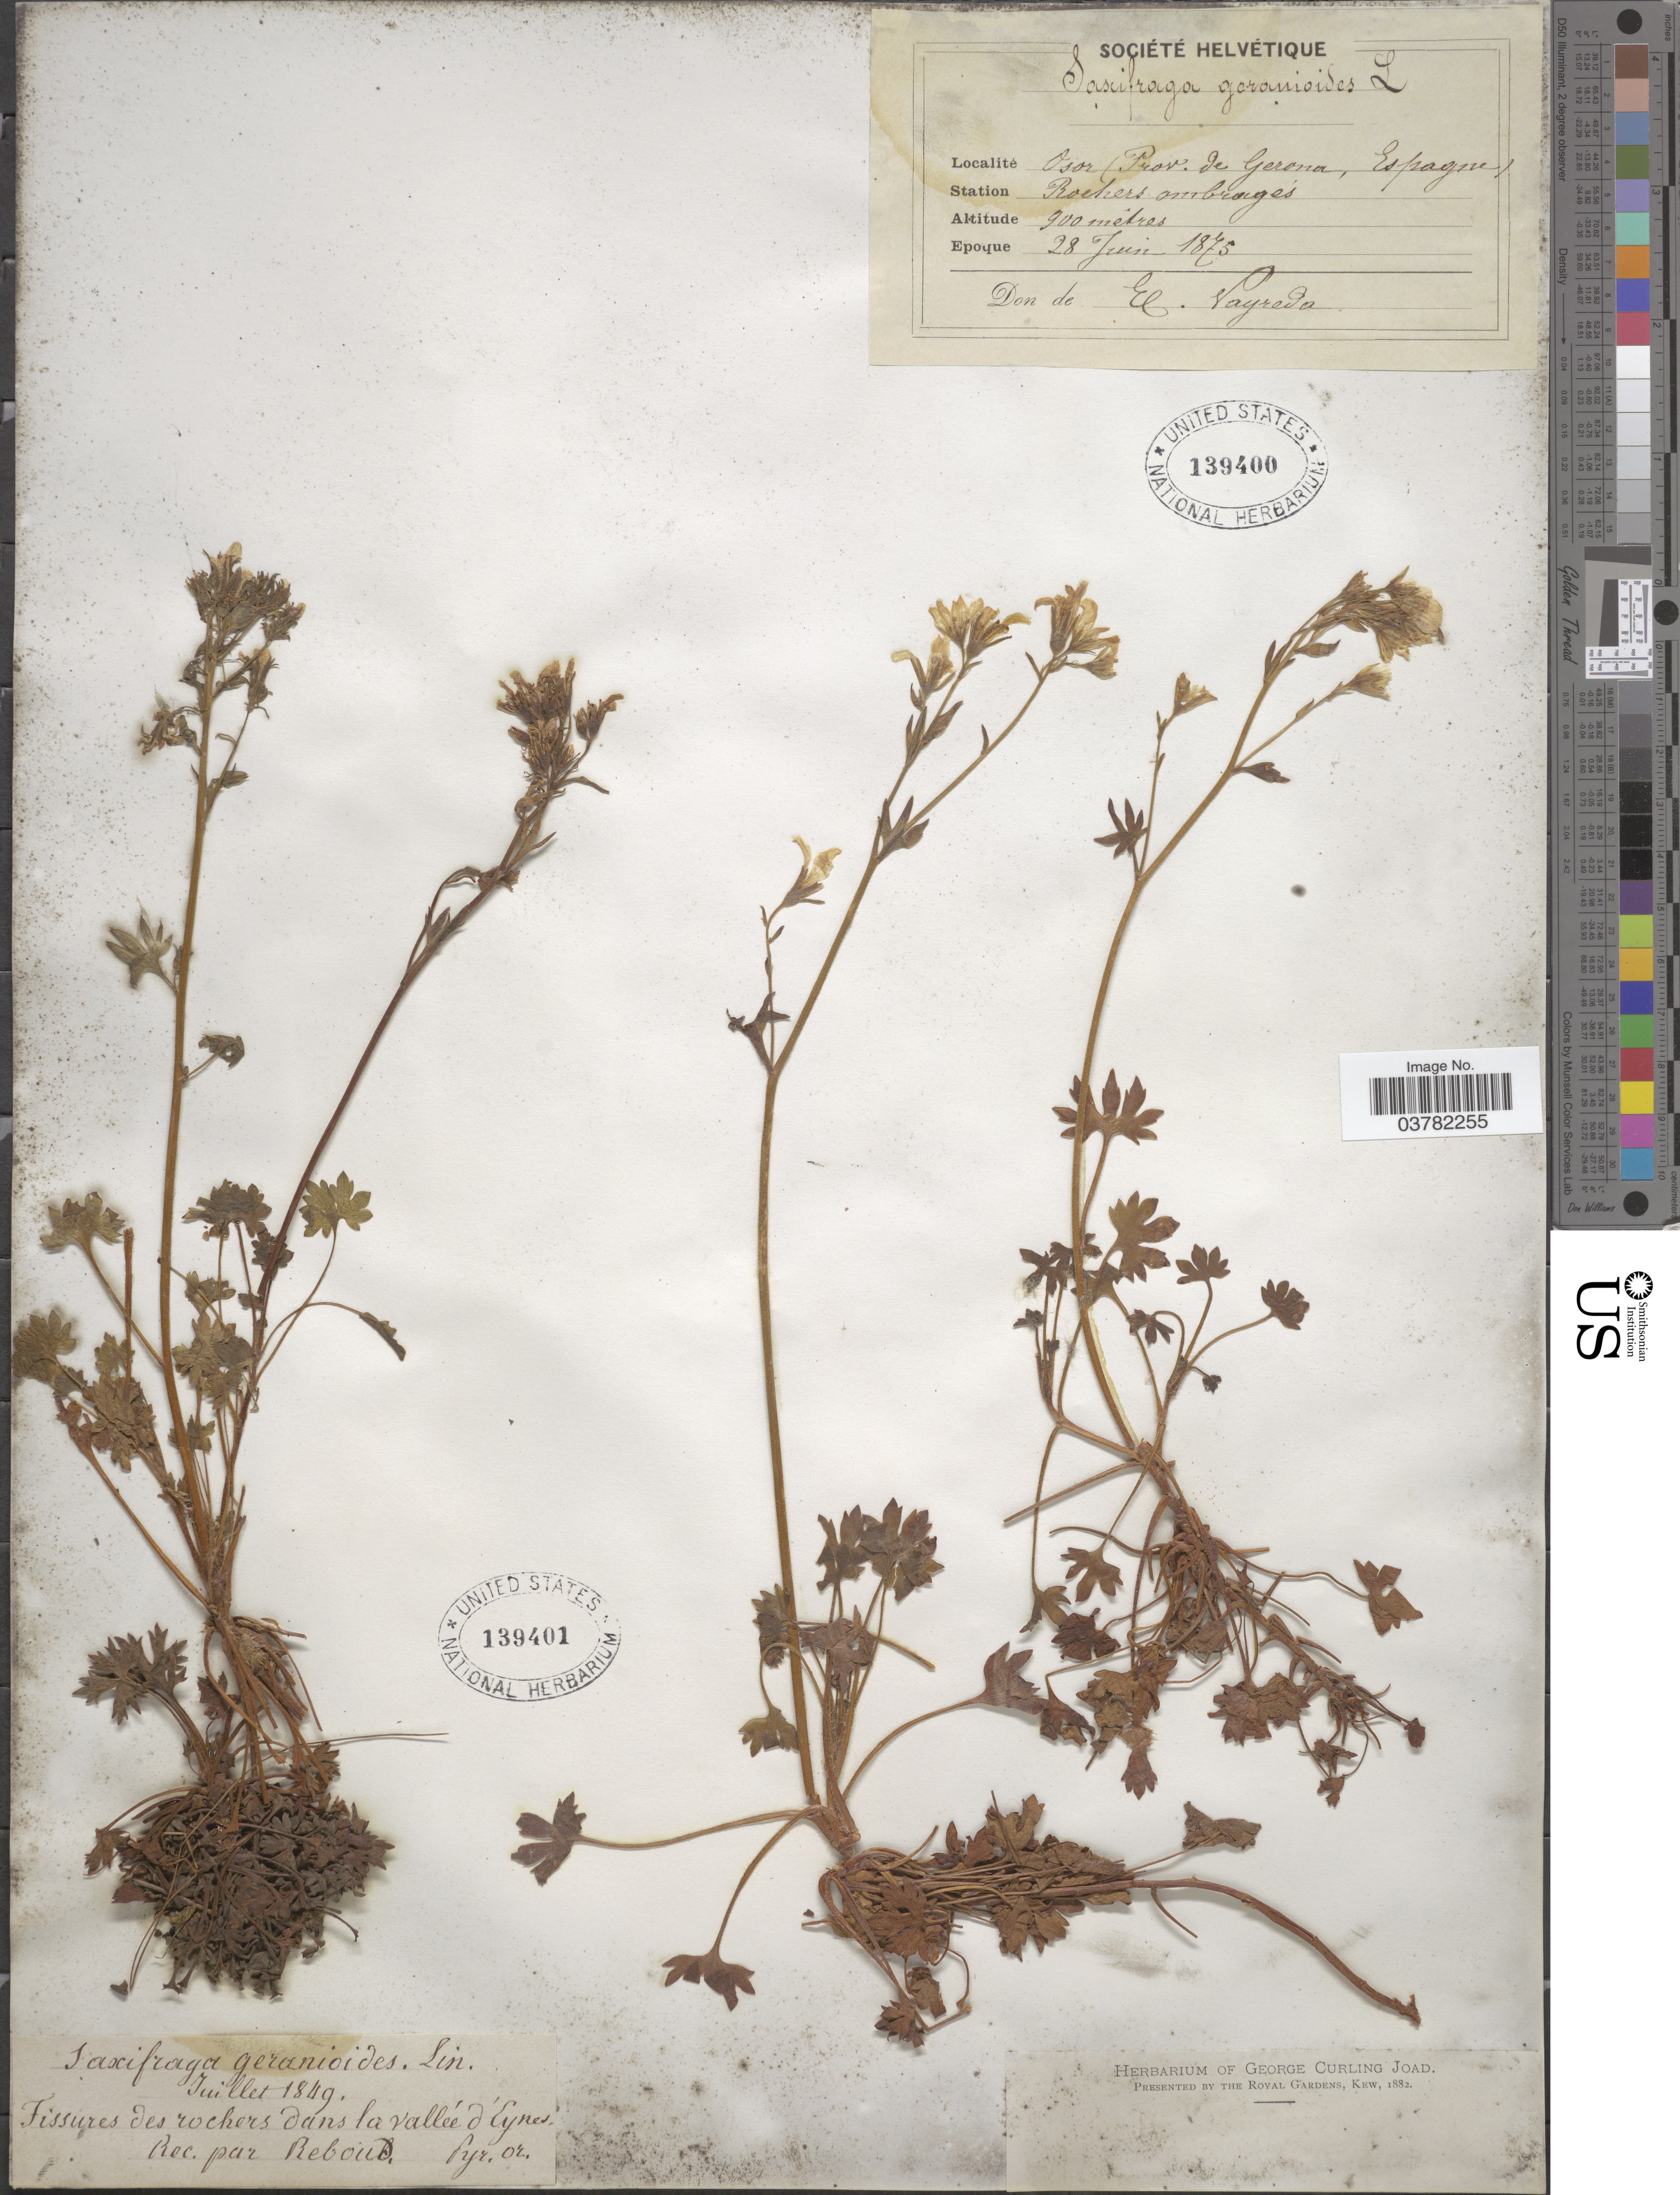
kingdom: Plantae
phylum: Tracheophyta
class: Magnoliopsida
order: Saxifragales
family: Saxifragaceae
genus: Saxifraga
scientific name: Saxifraga geranioides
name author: L.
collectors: -. Reboud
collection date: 1849-07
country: France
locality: Fissures des rochers dans la vallée d'Eynes.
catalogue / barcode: US 139401-2